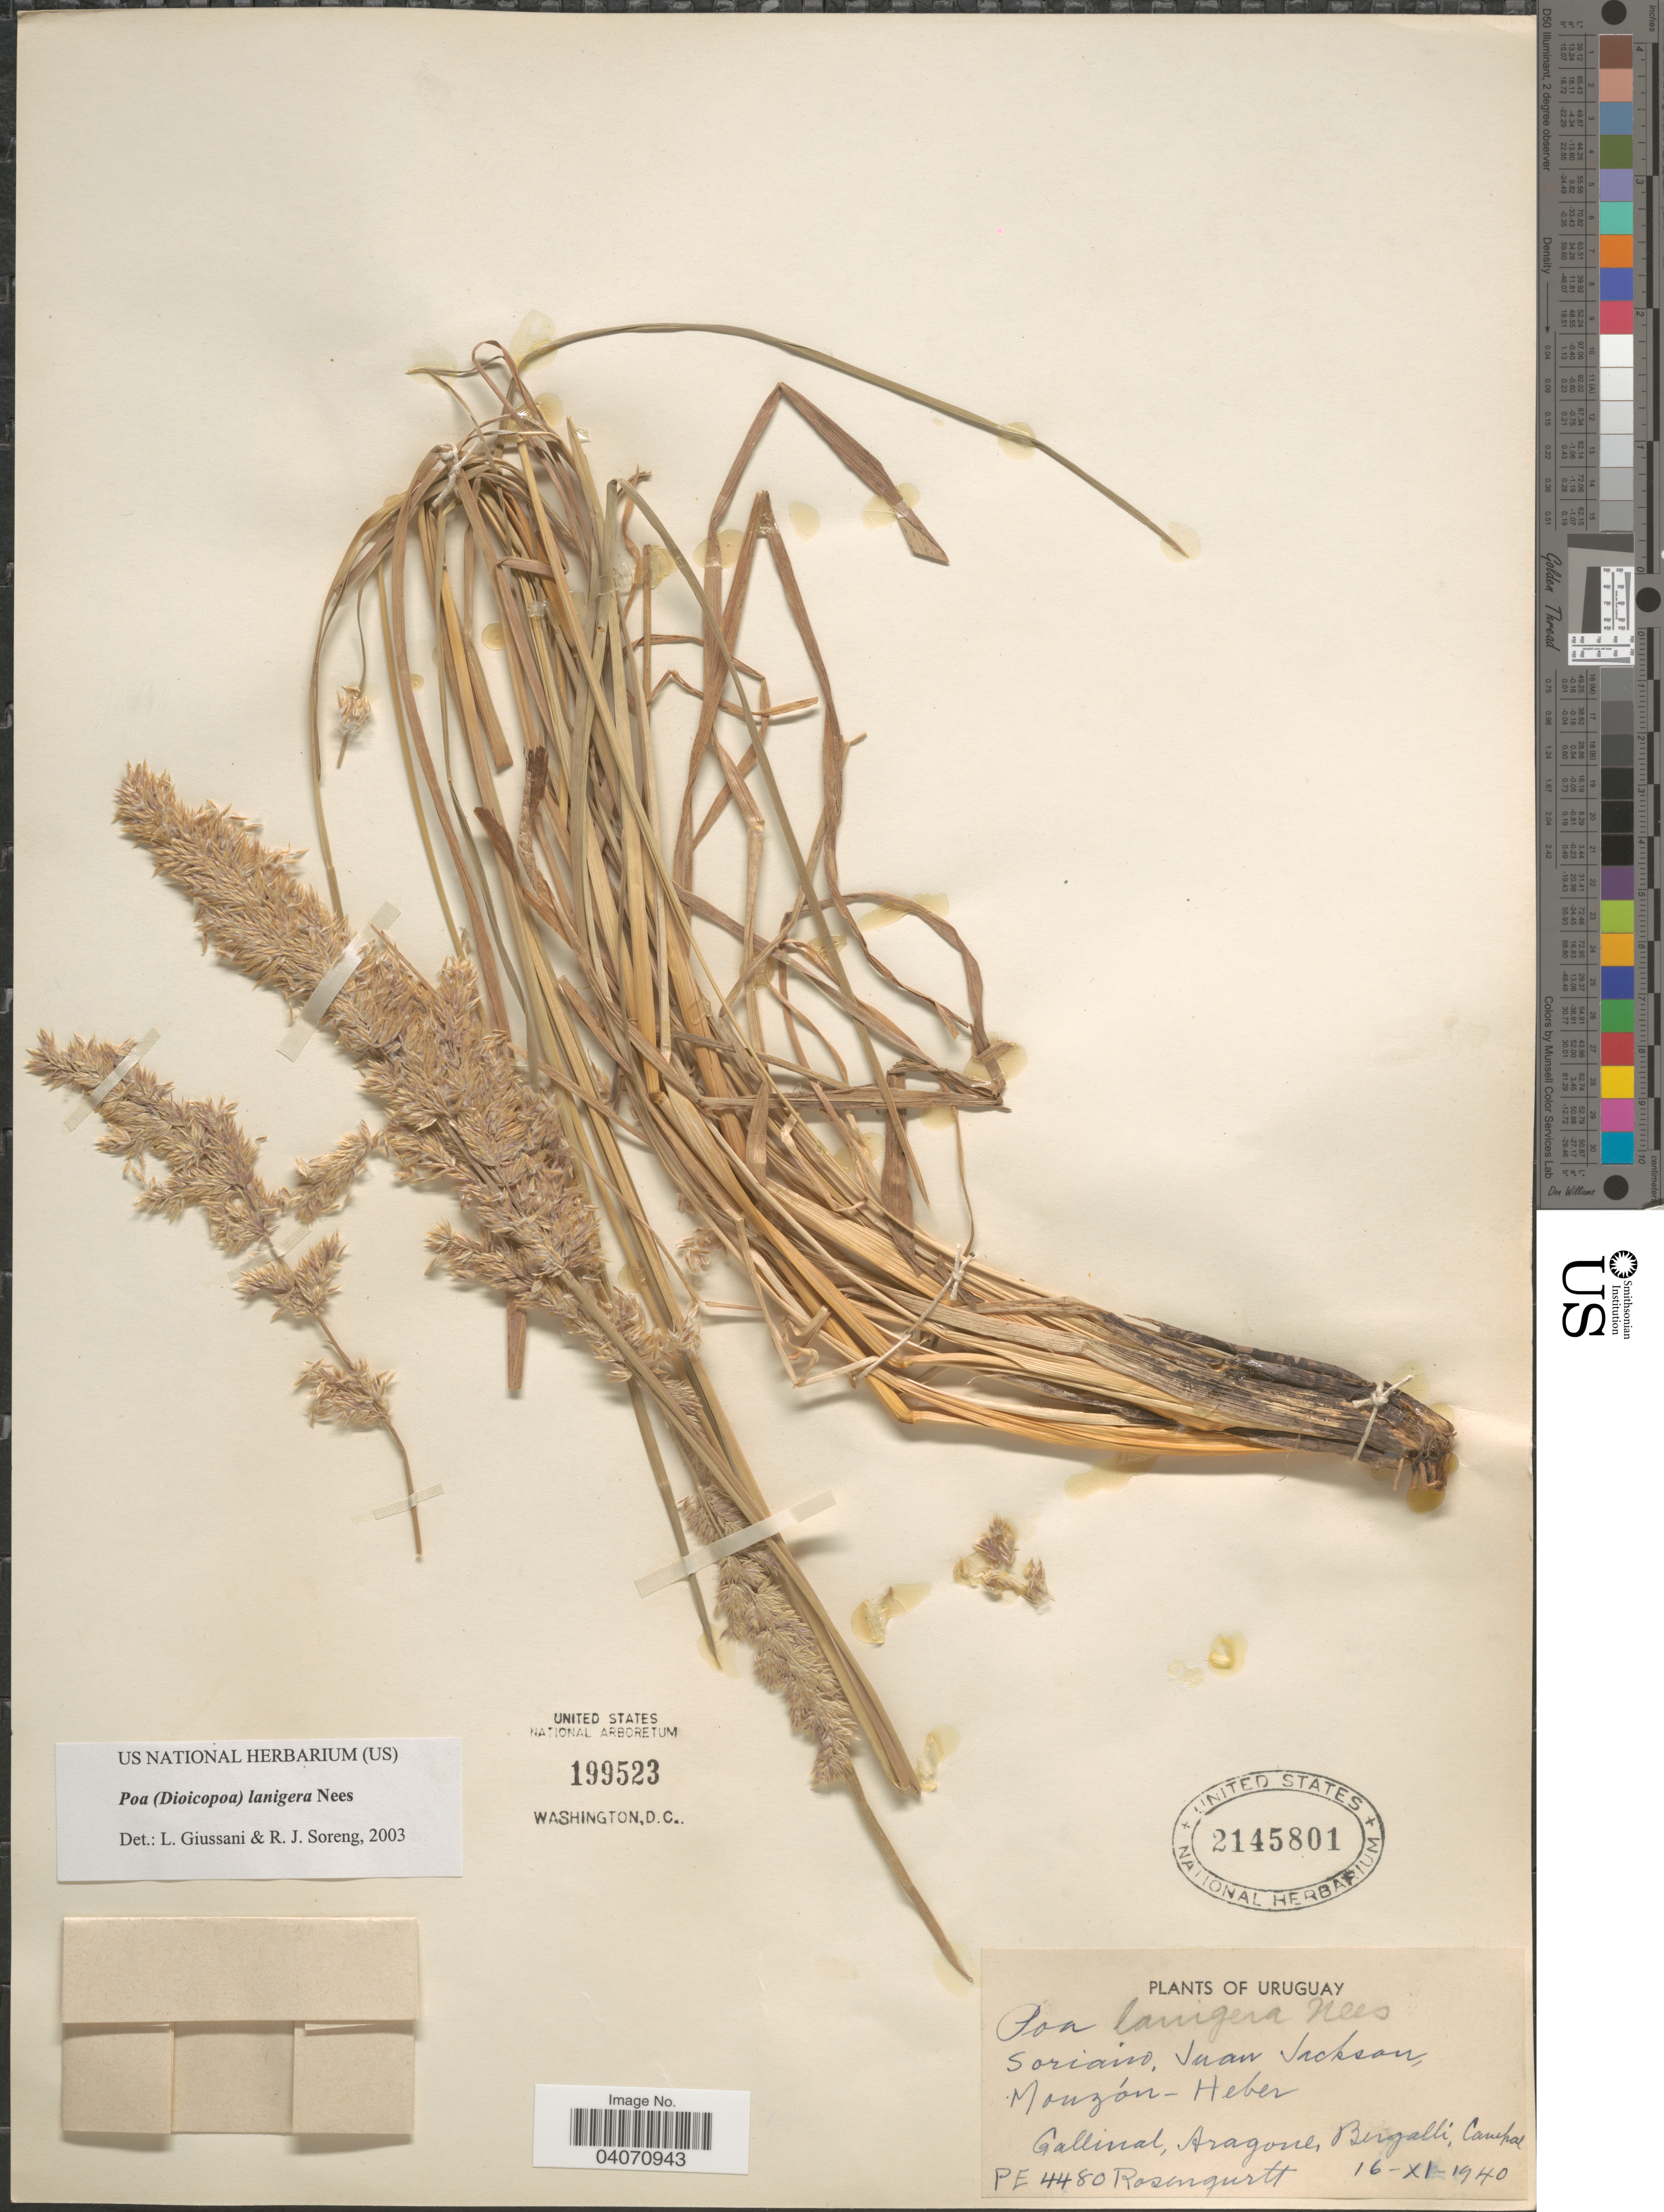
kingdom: Plantae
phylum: Tracheophyta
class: Liliopsida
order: Poales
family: Poaceae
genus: Poa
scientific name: Poa lanigera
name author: Nees in Mart.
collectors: -. Gallinal, -- Aragone, -. Bergali, -- Campal & Rosengurtt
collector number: PE4480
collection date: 1940-11-16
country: Uruguay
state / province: Soriano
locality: Juan Jackson. Monzón-Heber.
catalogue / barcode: US 2145801